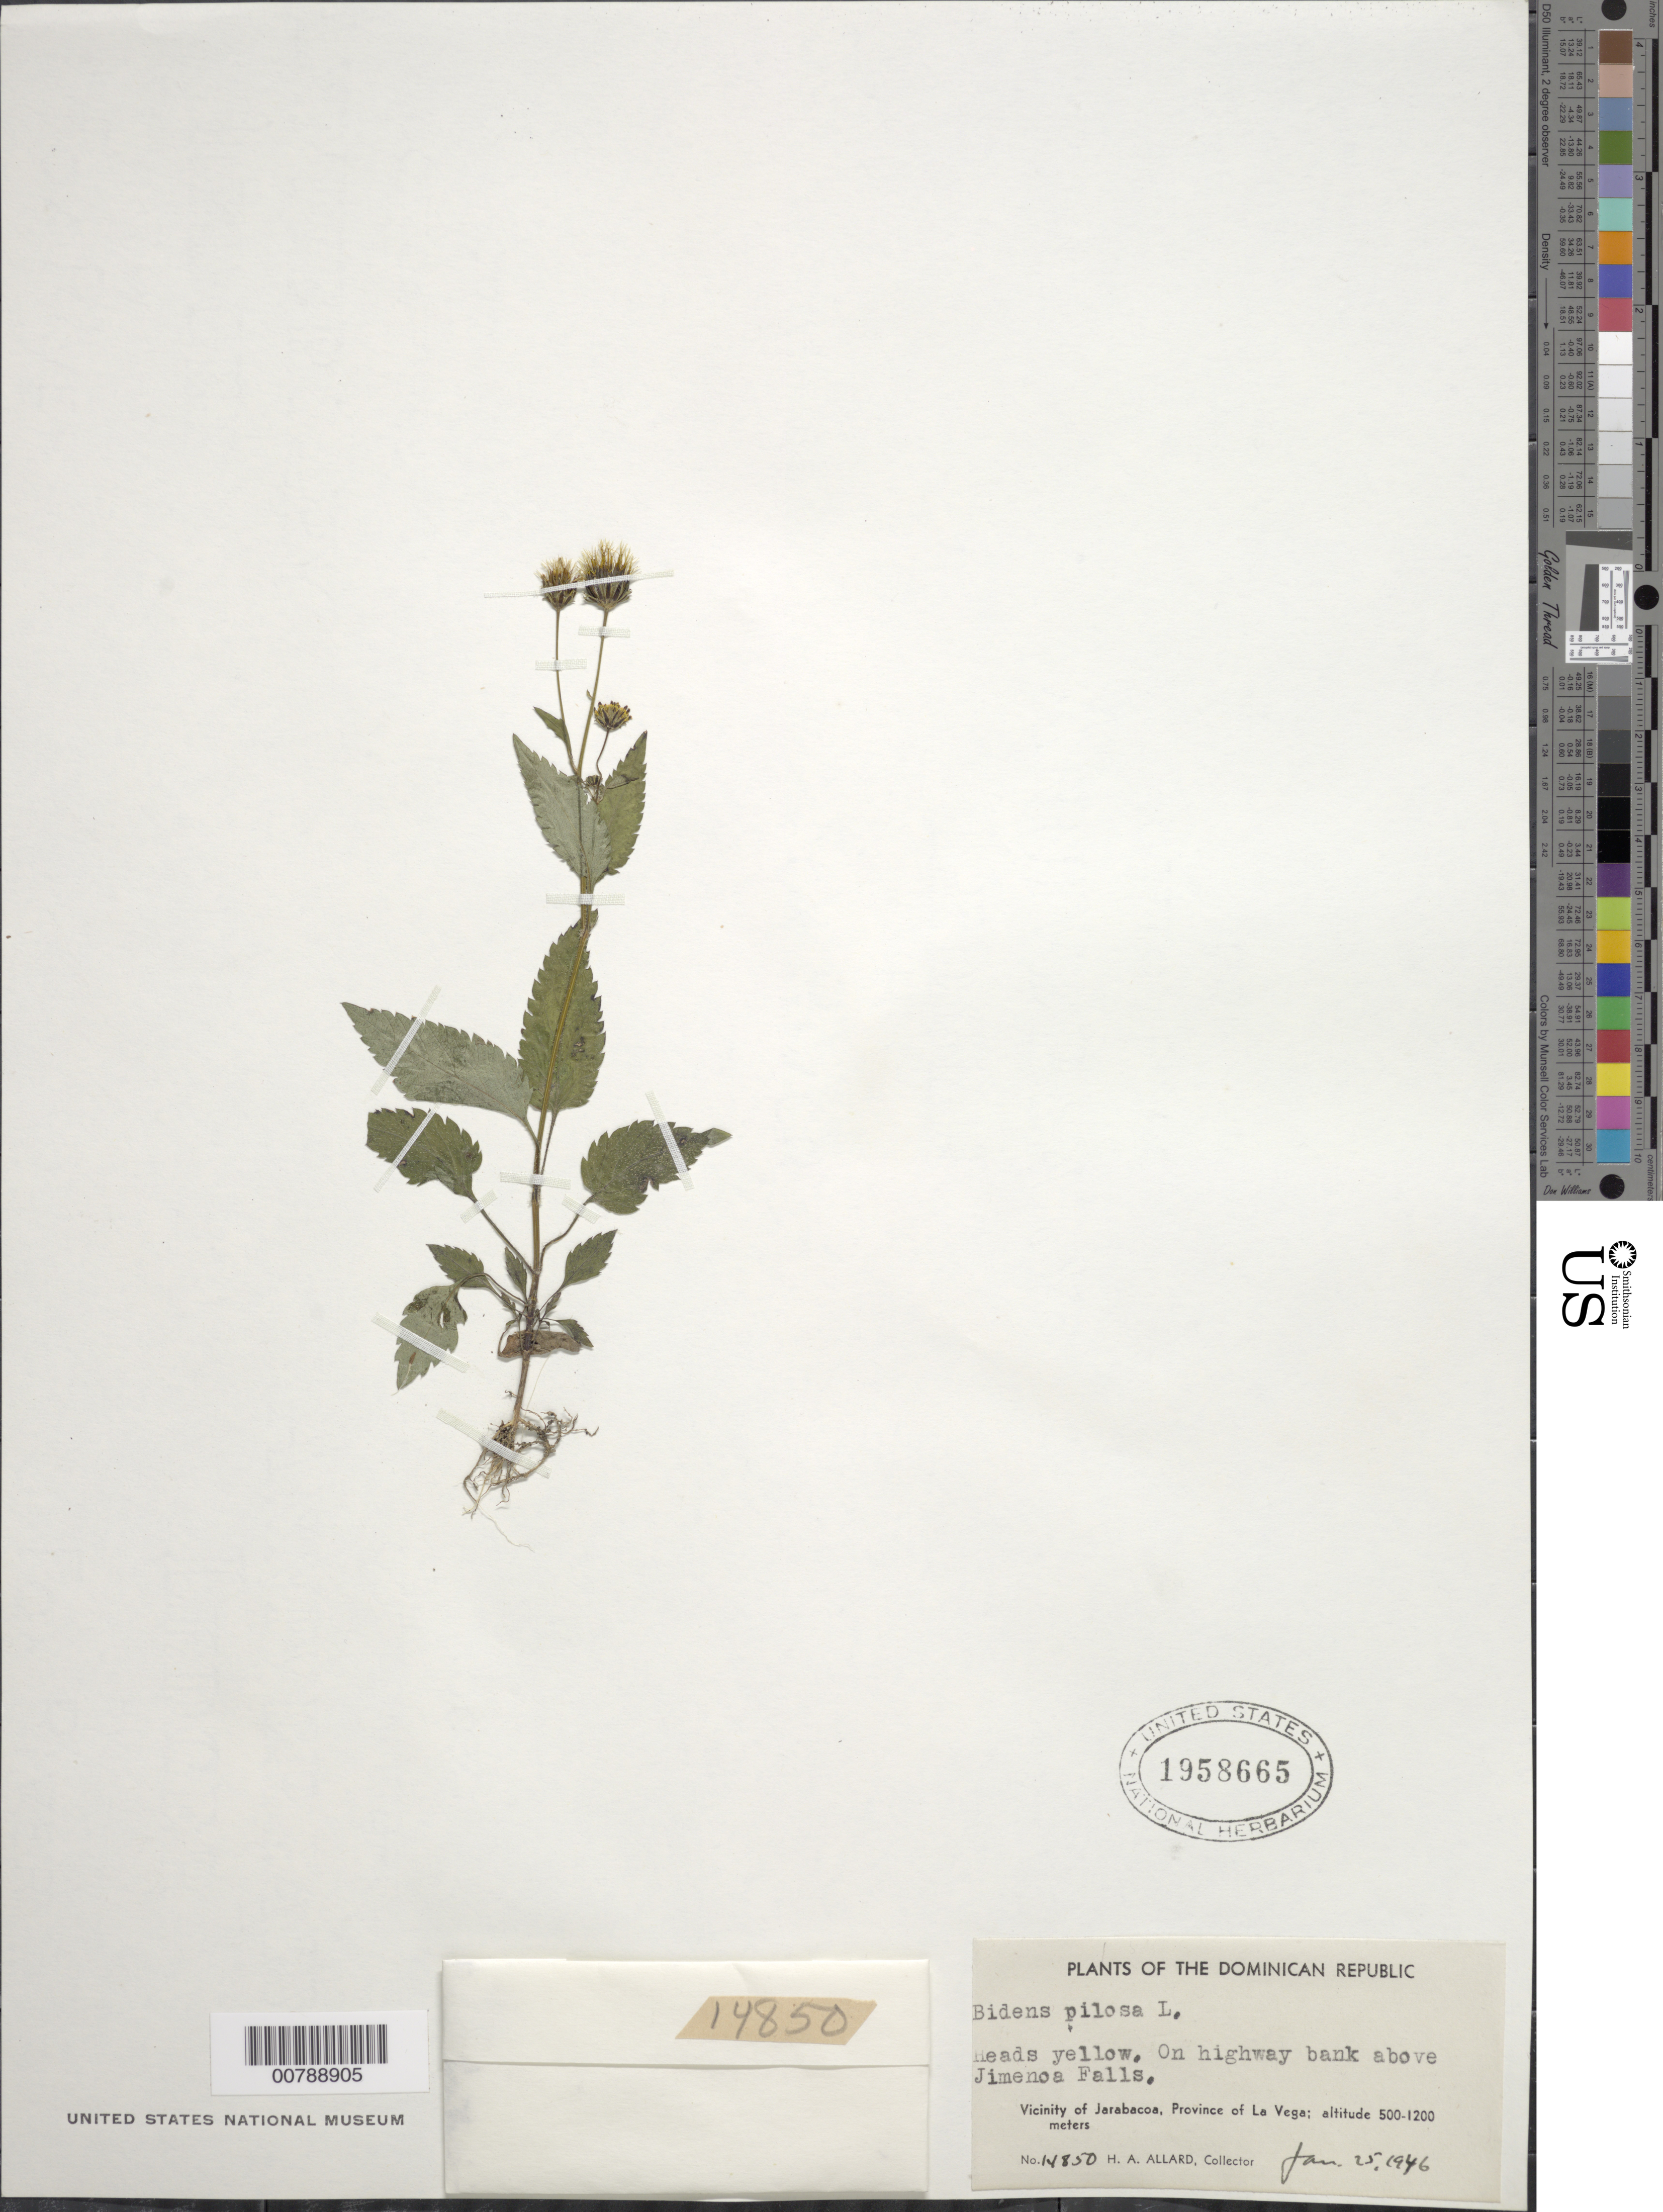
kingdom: Plantae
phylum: Tracheophyta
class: Magnoliopsida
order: Asterales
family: Asteraceae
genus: Bidens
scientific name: Bidens pilosa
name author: L.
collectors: H. A. Allard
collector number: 14850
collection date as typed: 25 Jan 1946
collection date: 1946-01-25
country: Dominican Republic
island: Hispaniola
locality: Vicinity of Jarabacoa. Province of La Vega. On highway bank above Jimenoa Falls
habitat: on highway bank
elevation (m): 500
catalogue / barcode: US 1958665